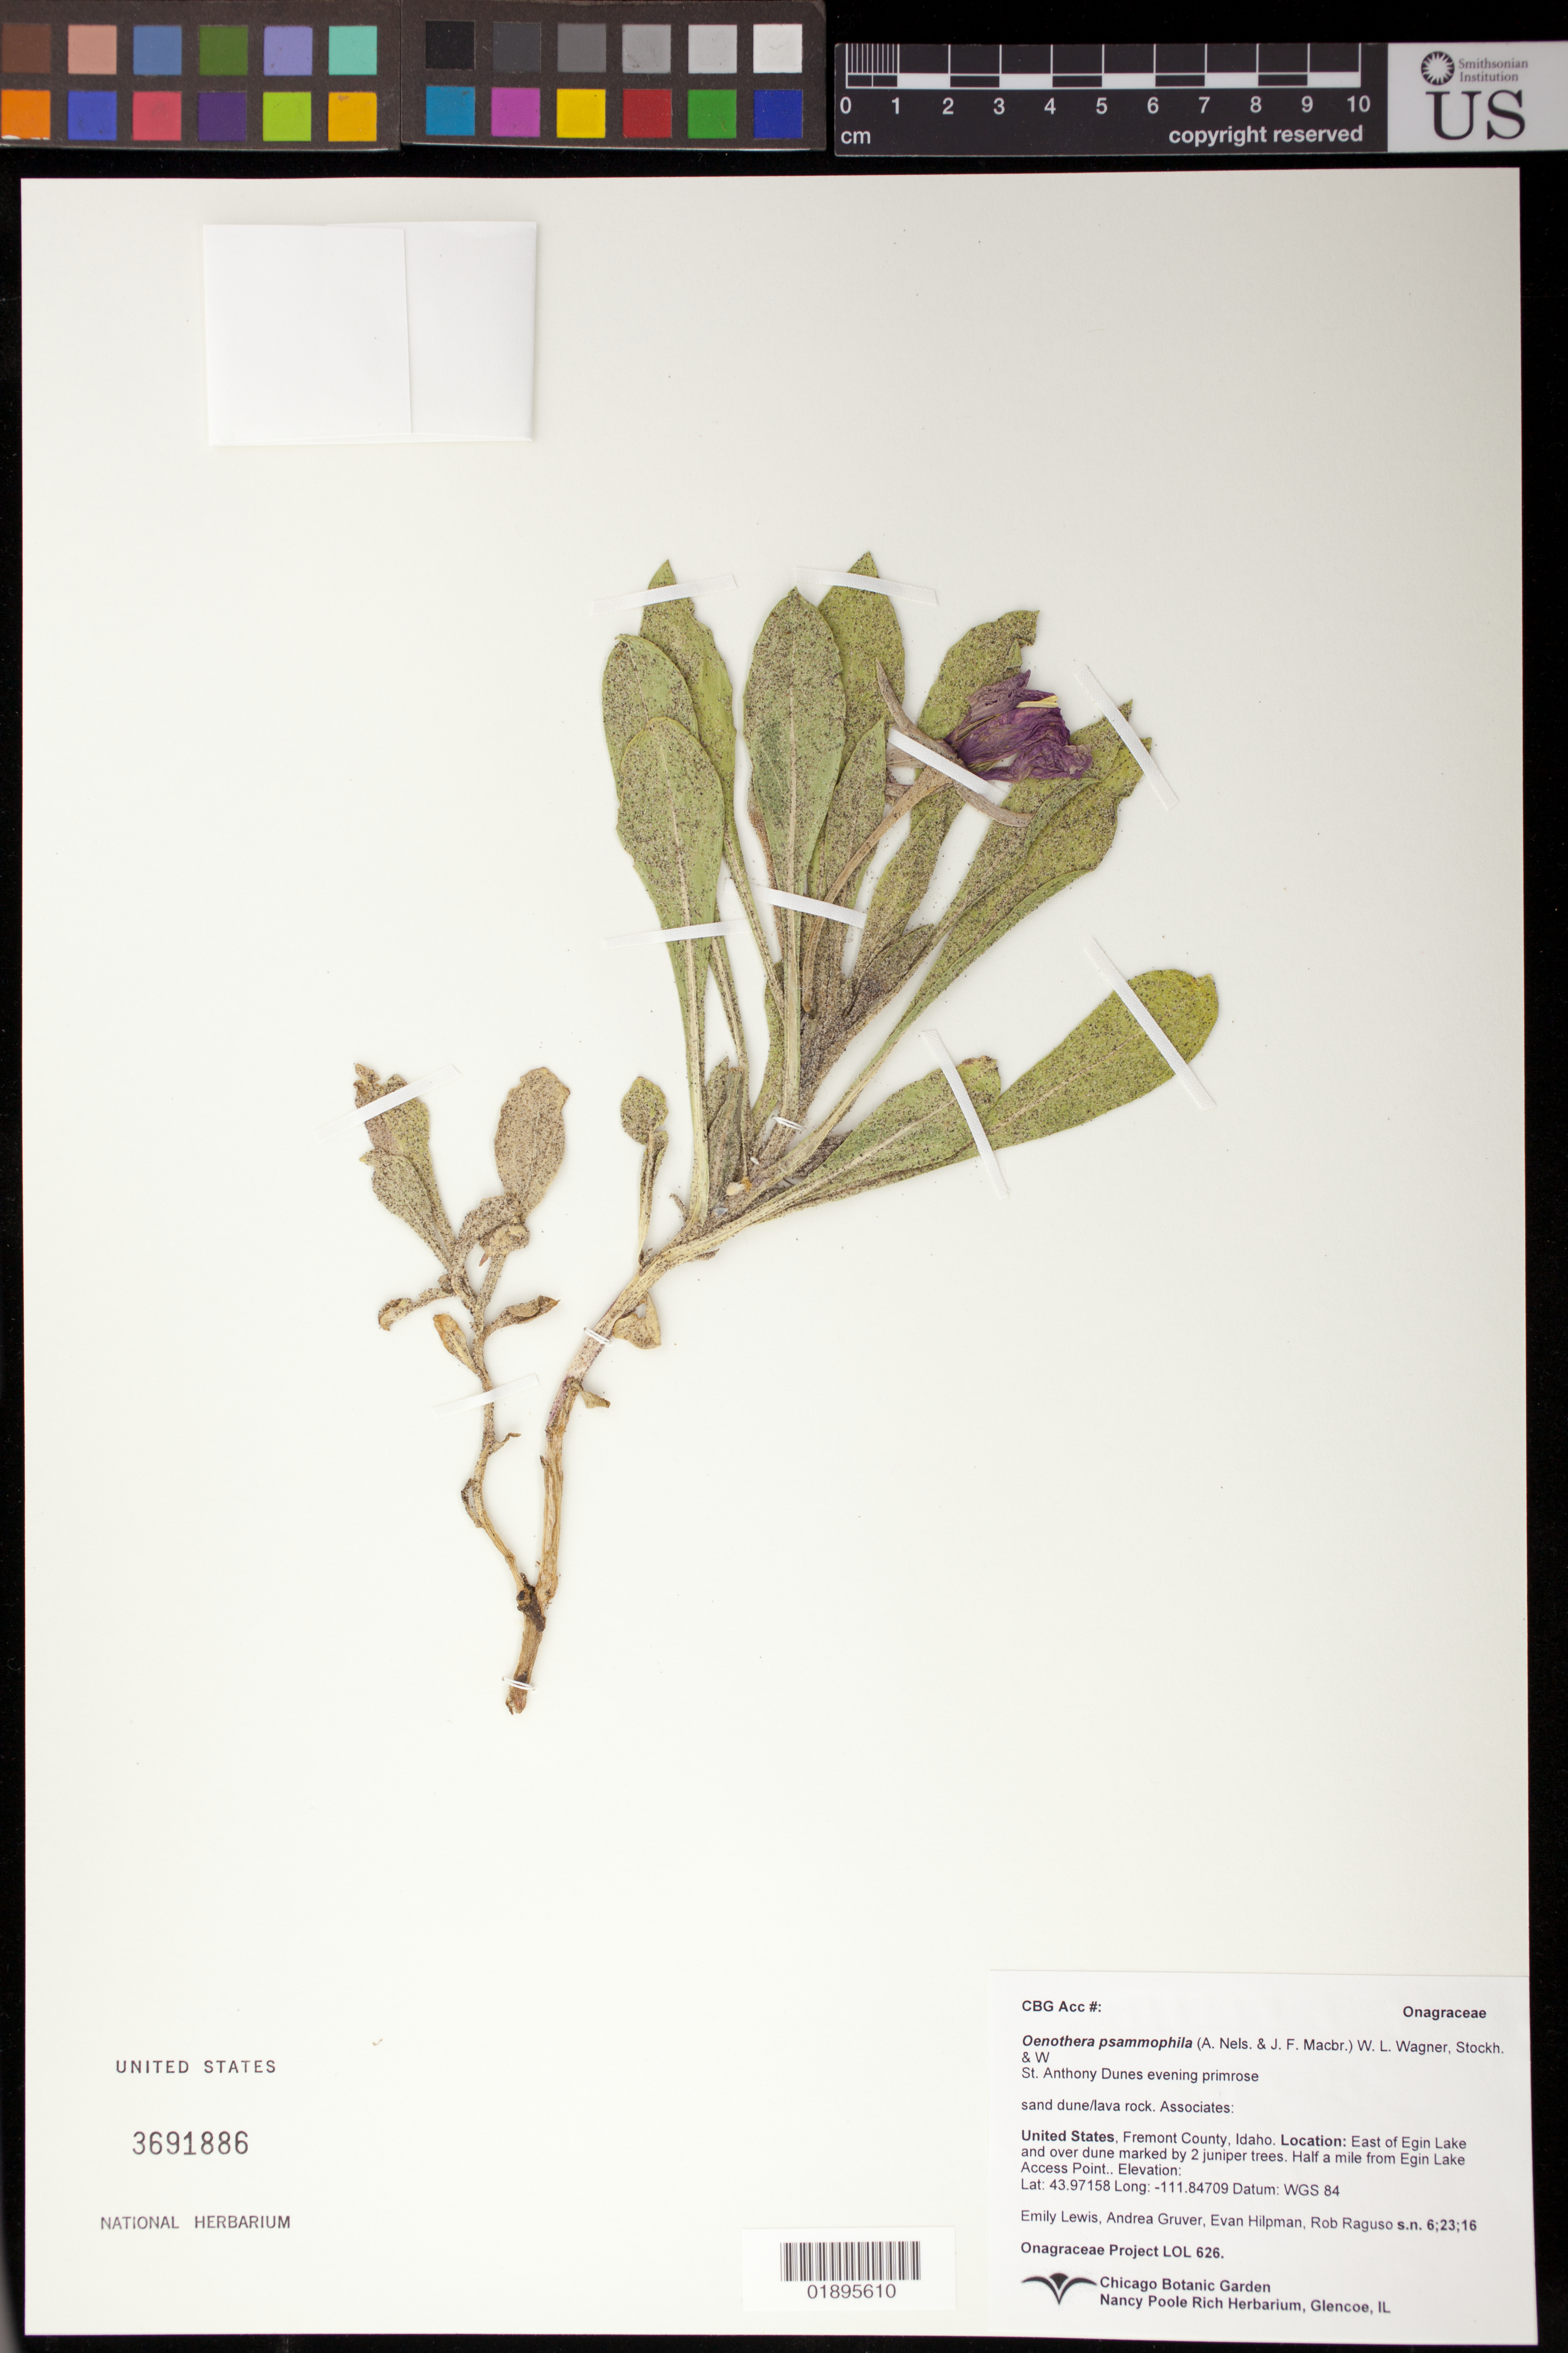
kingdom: Plantae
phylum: Tracheophyta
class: Magnoliopsida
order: Myrtales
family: Onagraceae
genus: Oenothera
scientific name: Oenothera psammophila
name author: (A. Nelson & J.F. Macbr.) W.L. Wagner et al.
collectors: E. Lewis, A. Gruver, E. Hilpman & R. Raguso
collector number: LOL 626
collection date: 2016-06-25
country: United States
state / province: Idaho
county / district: Fremont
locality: East of Egin Lake and over dune marked by 2 juniper trees, half a mile from Egin Lake Access Point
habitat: sand dune/lava rock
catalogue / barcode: US 3691886